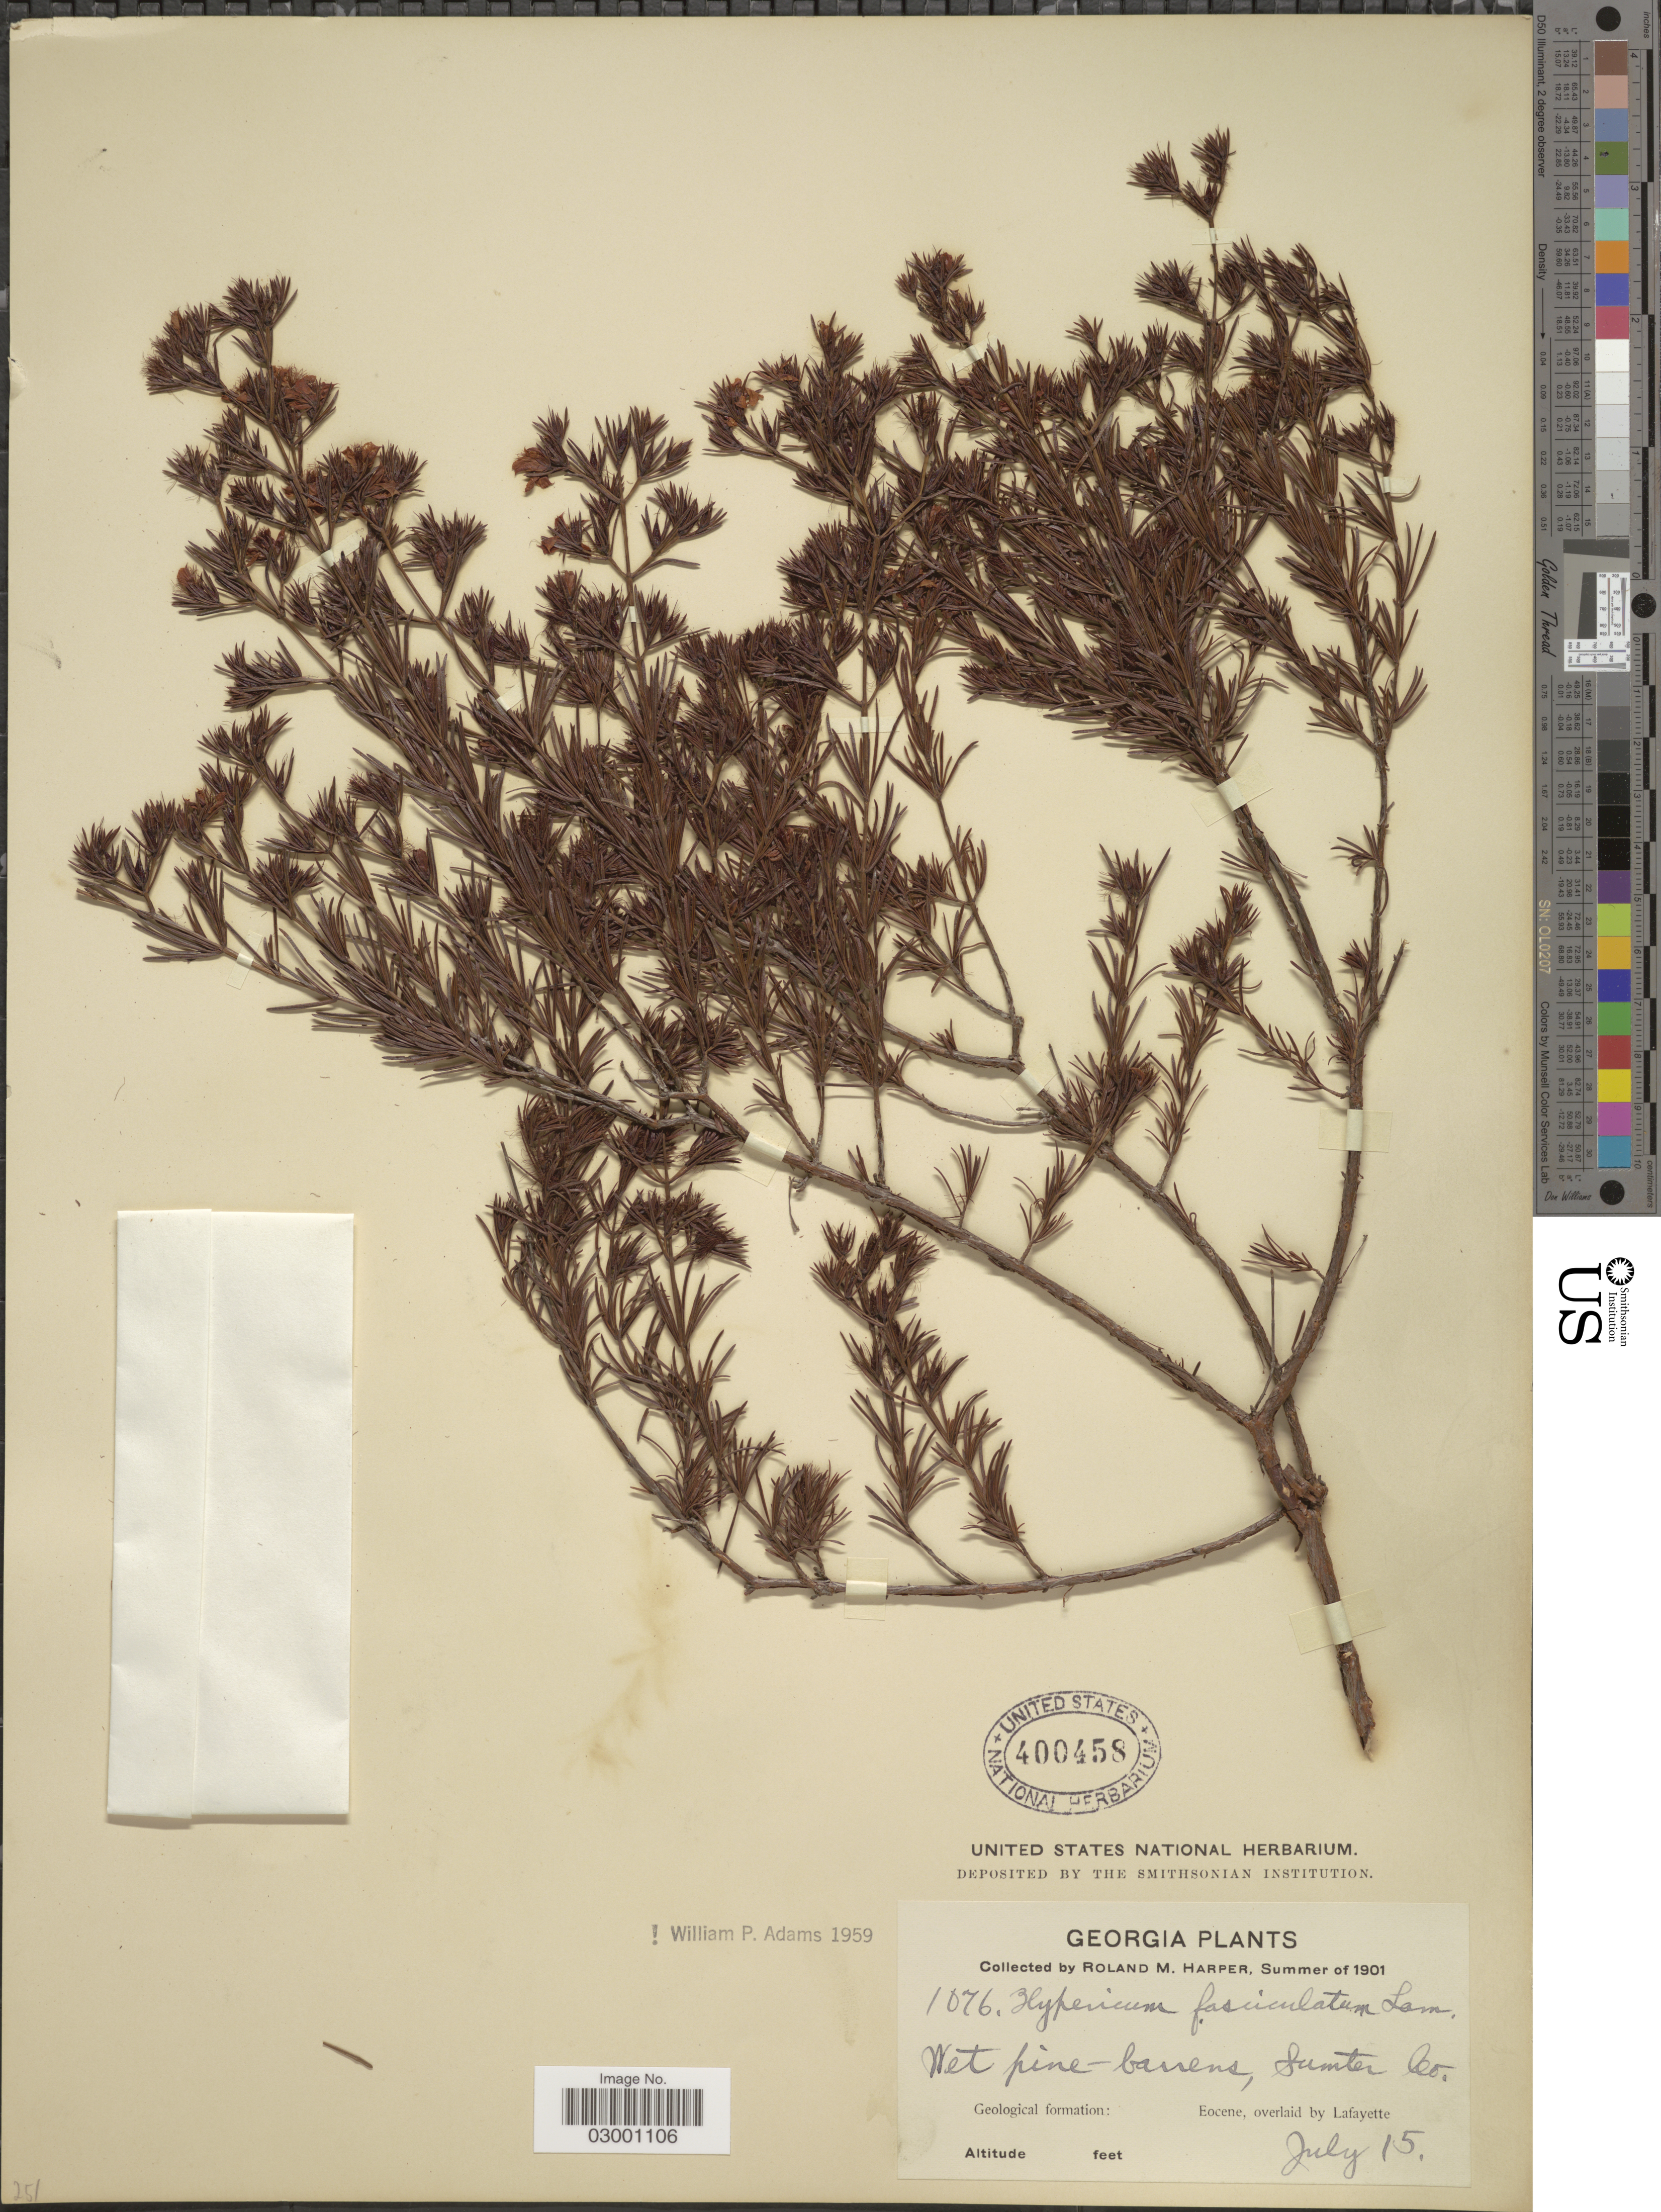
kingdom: Plantae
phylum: Tracheophyta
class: Magnoliopsida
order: Malpighiales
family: Hypericaceae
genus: Hypericum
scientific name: Hypericum fasciculatum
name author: Lam.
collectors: R. M. Harper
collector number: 1076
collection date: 1901-07-15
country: United States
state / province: Georgia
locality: Sumter Co.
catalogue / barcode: US 400458